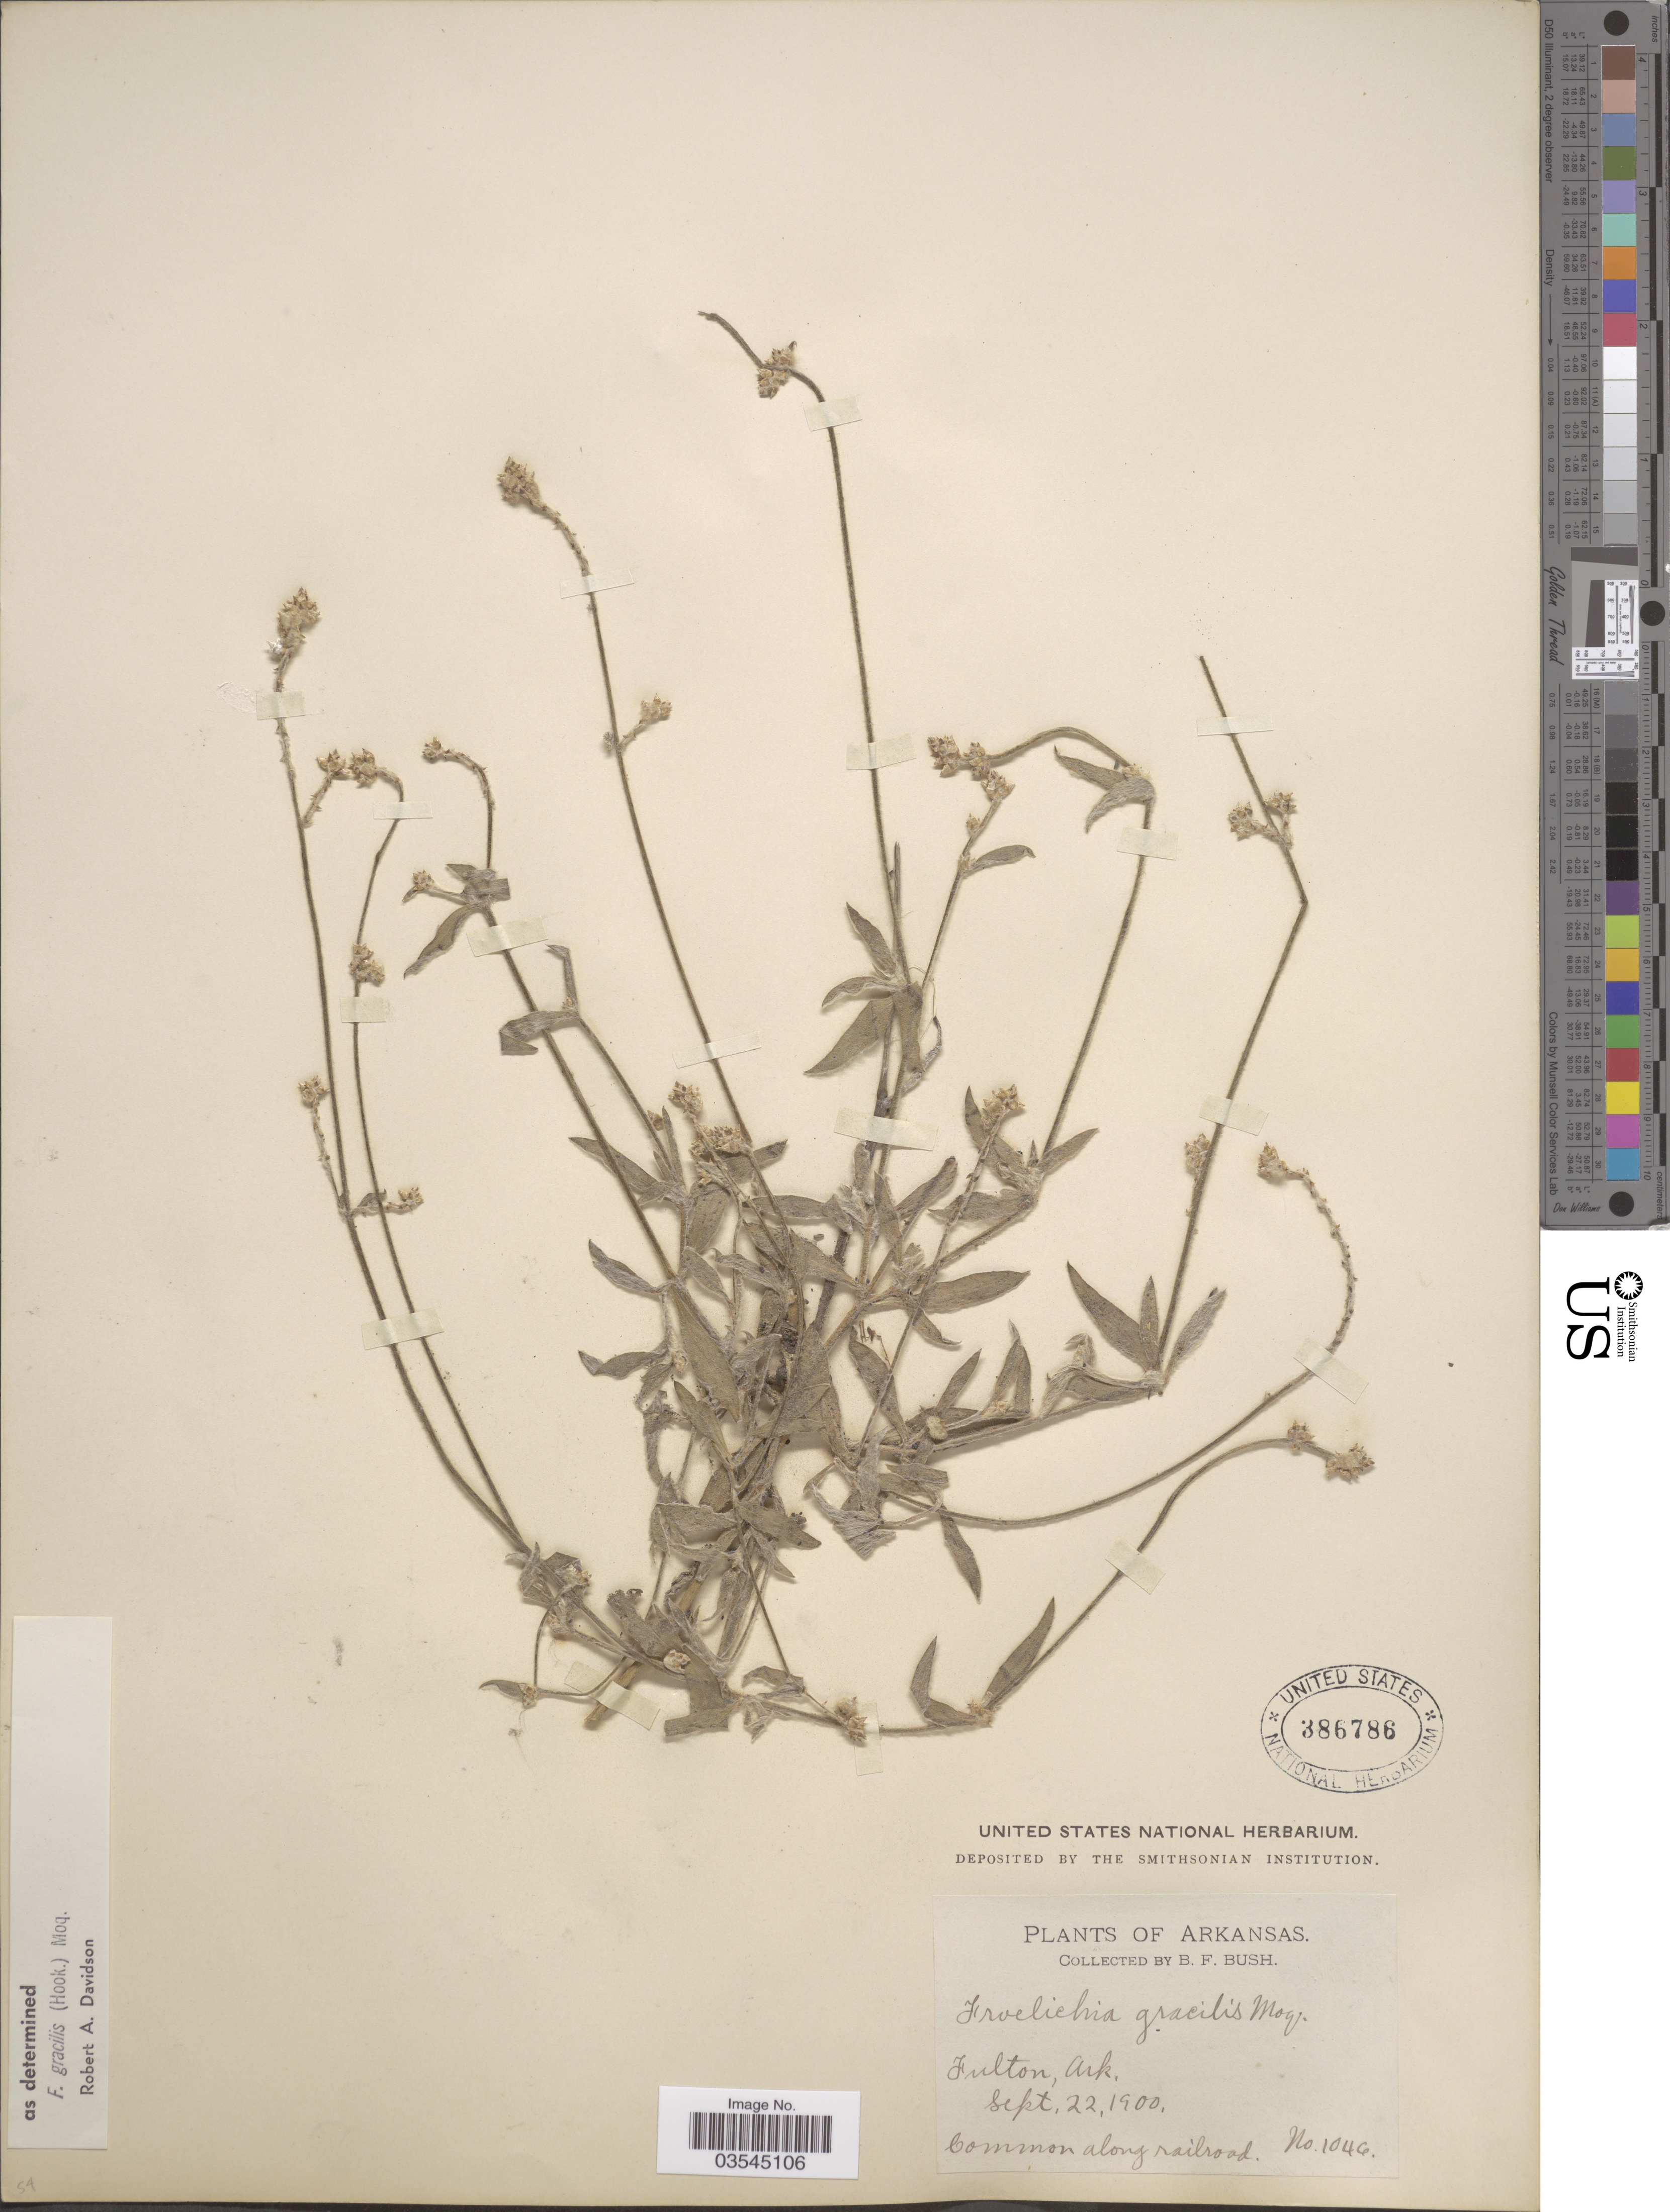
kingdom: Plantae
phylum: Tracheophyta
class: Magnoliopsida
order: Caryophyllales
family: Amaranthaceae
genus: Froelichia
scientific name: Froelichia gracilis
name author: (Hook.) Moq.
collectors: B. F. Bush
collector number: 1046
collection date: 1900-09-22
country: United States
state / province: Arkansas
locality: Fulton.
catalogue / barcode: US 386786